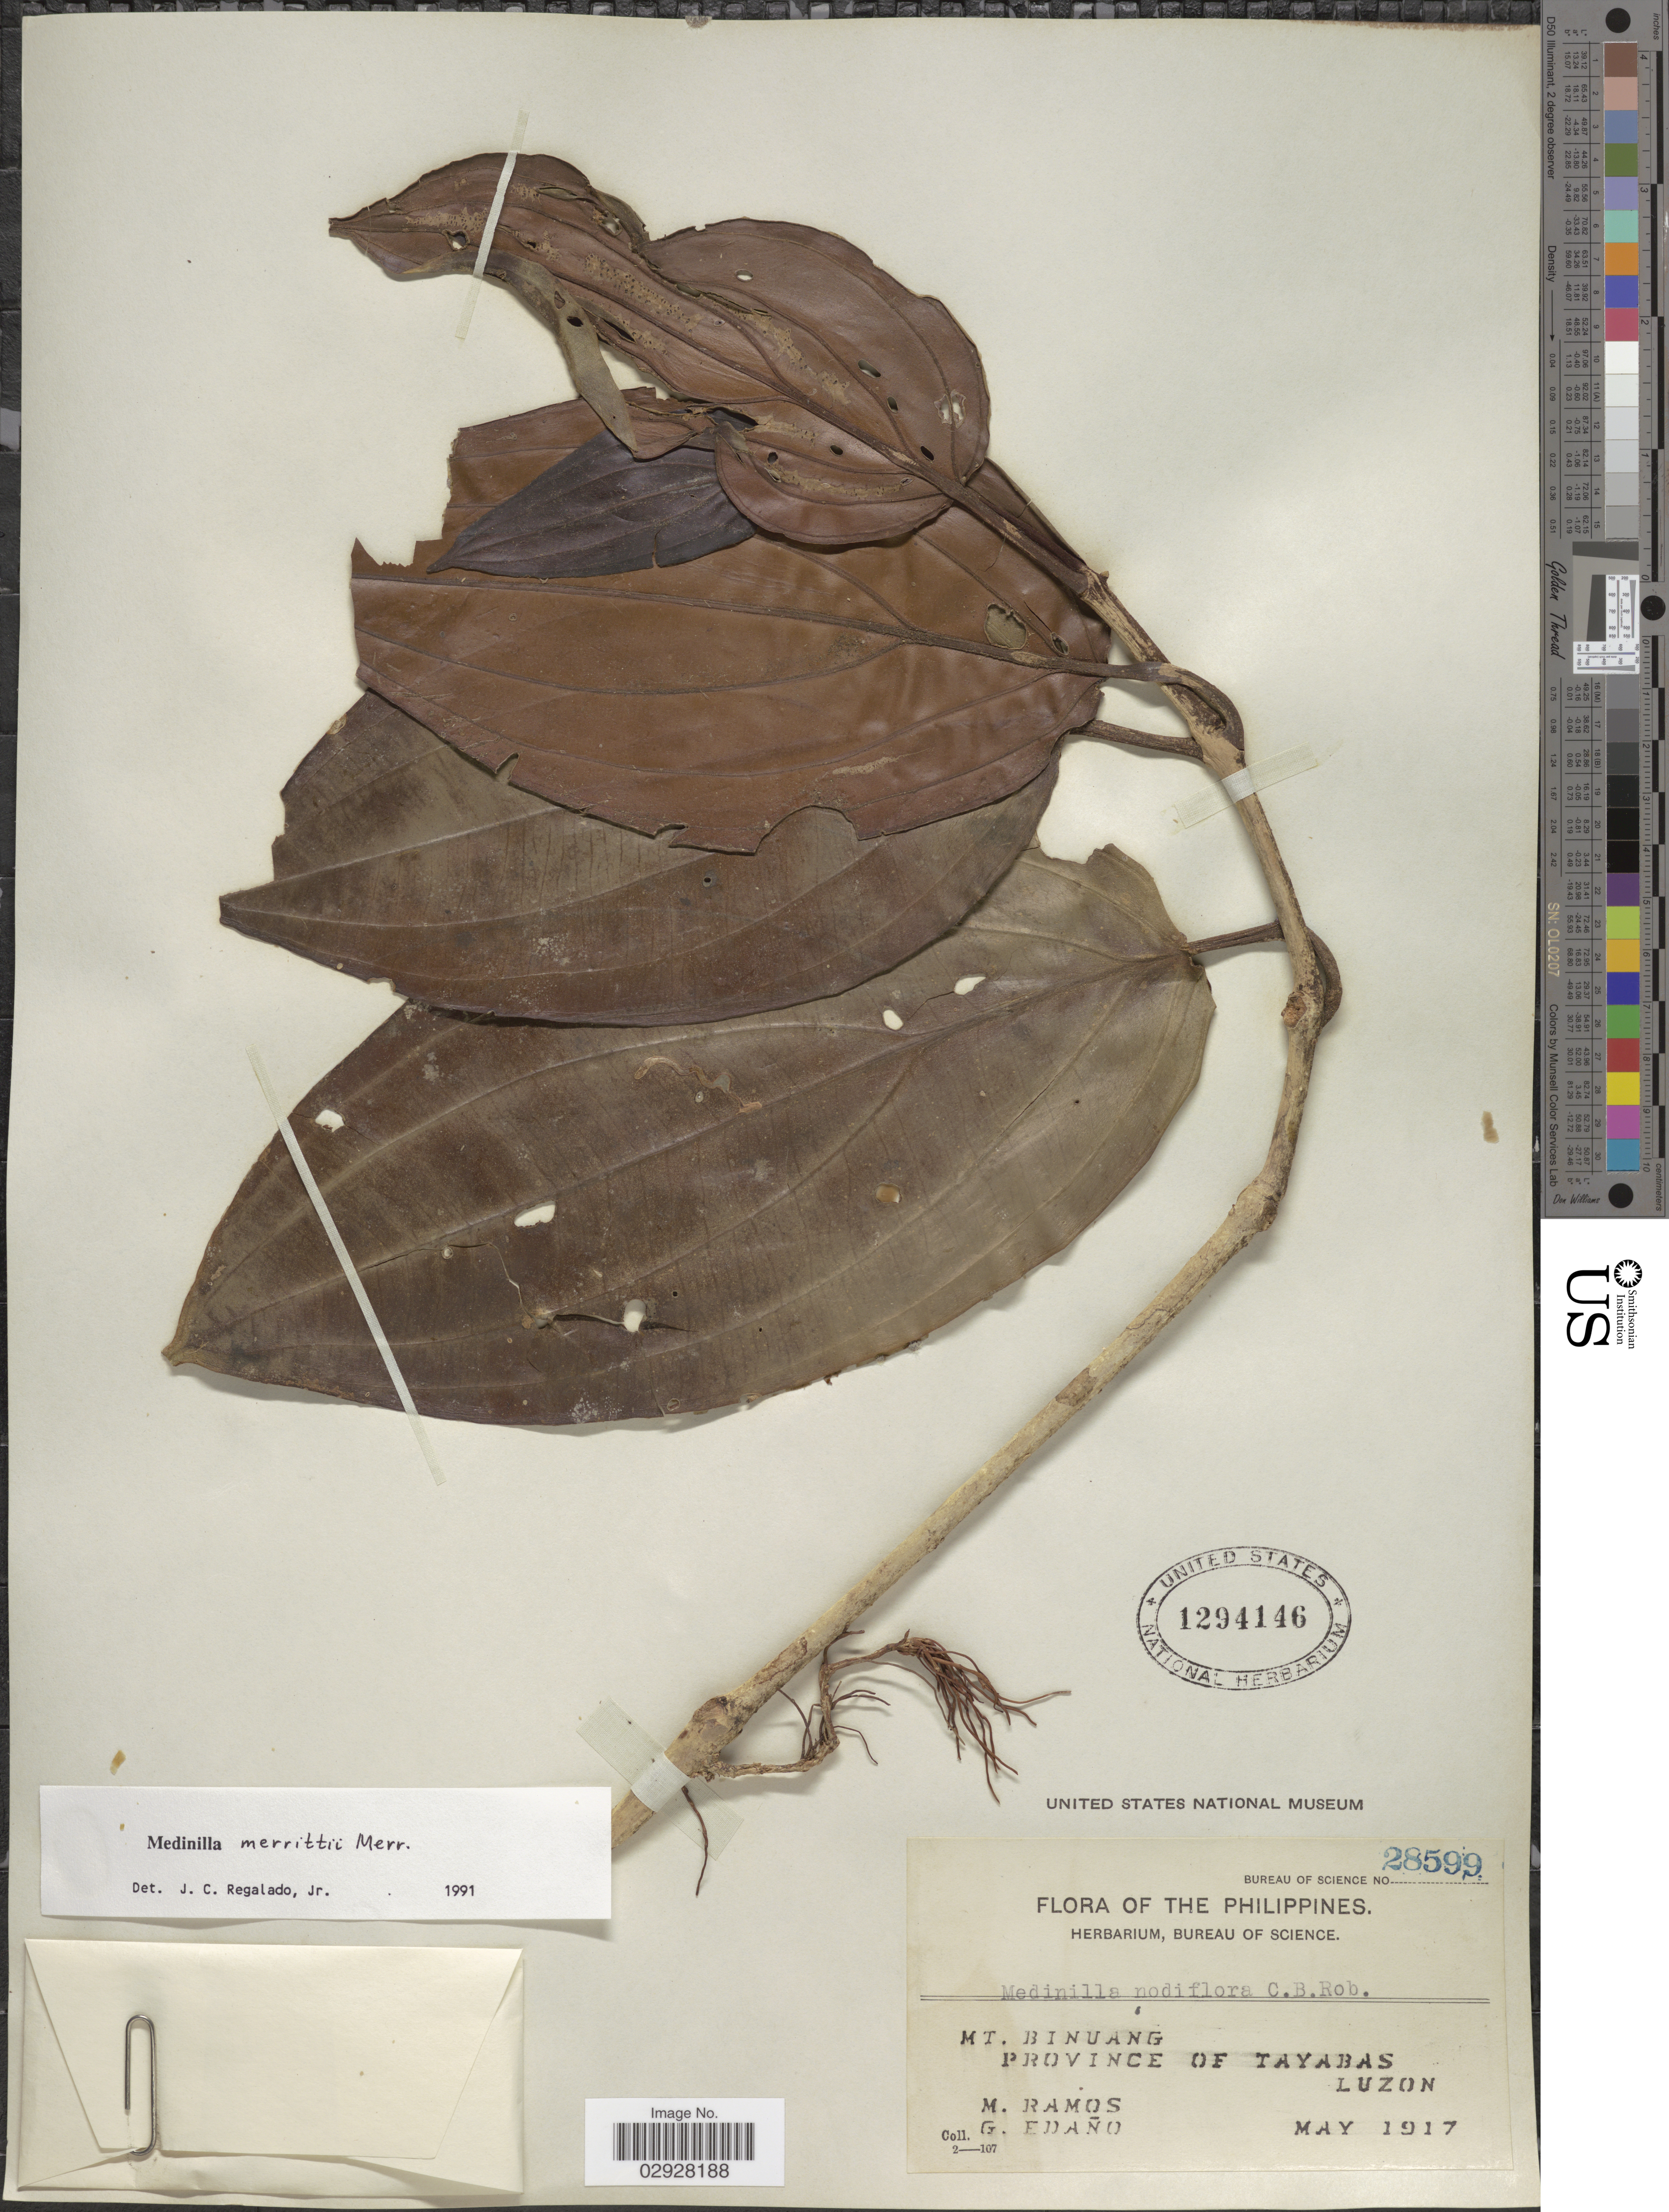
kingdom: Plantae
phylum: Tracheophyta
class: Magnoliopsida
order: Myrtales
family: Melastomataceae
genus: Medinilla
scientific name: Medinilla merrittii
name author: Merr.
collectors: M. Ramos & G. Edaño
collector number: Bureau of Science 28599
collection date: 1917-05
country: Philippines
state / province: Calabarzon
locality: Mt. Binuang, Province of Tayabas, Luzon.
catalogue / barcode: US 1294146